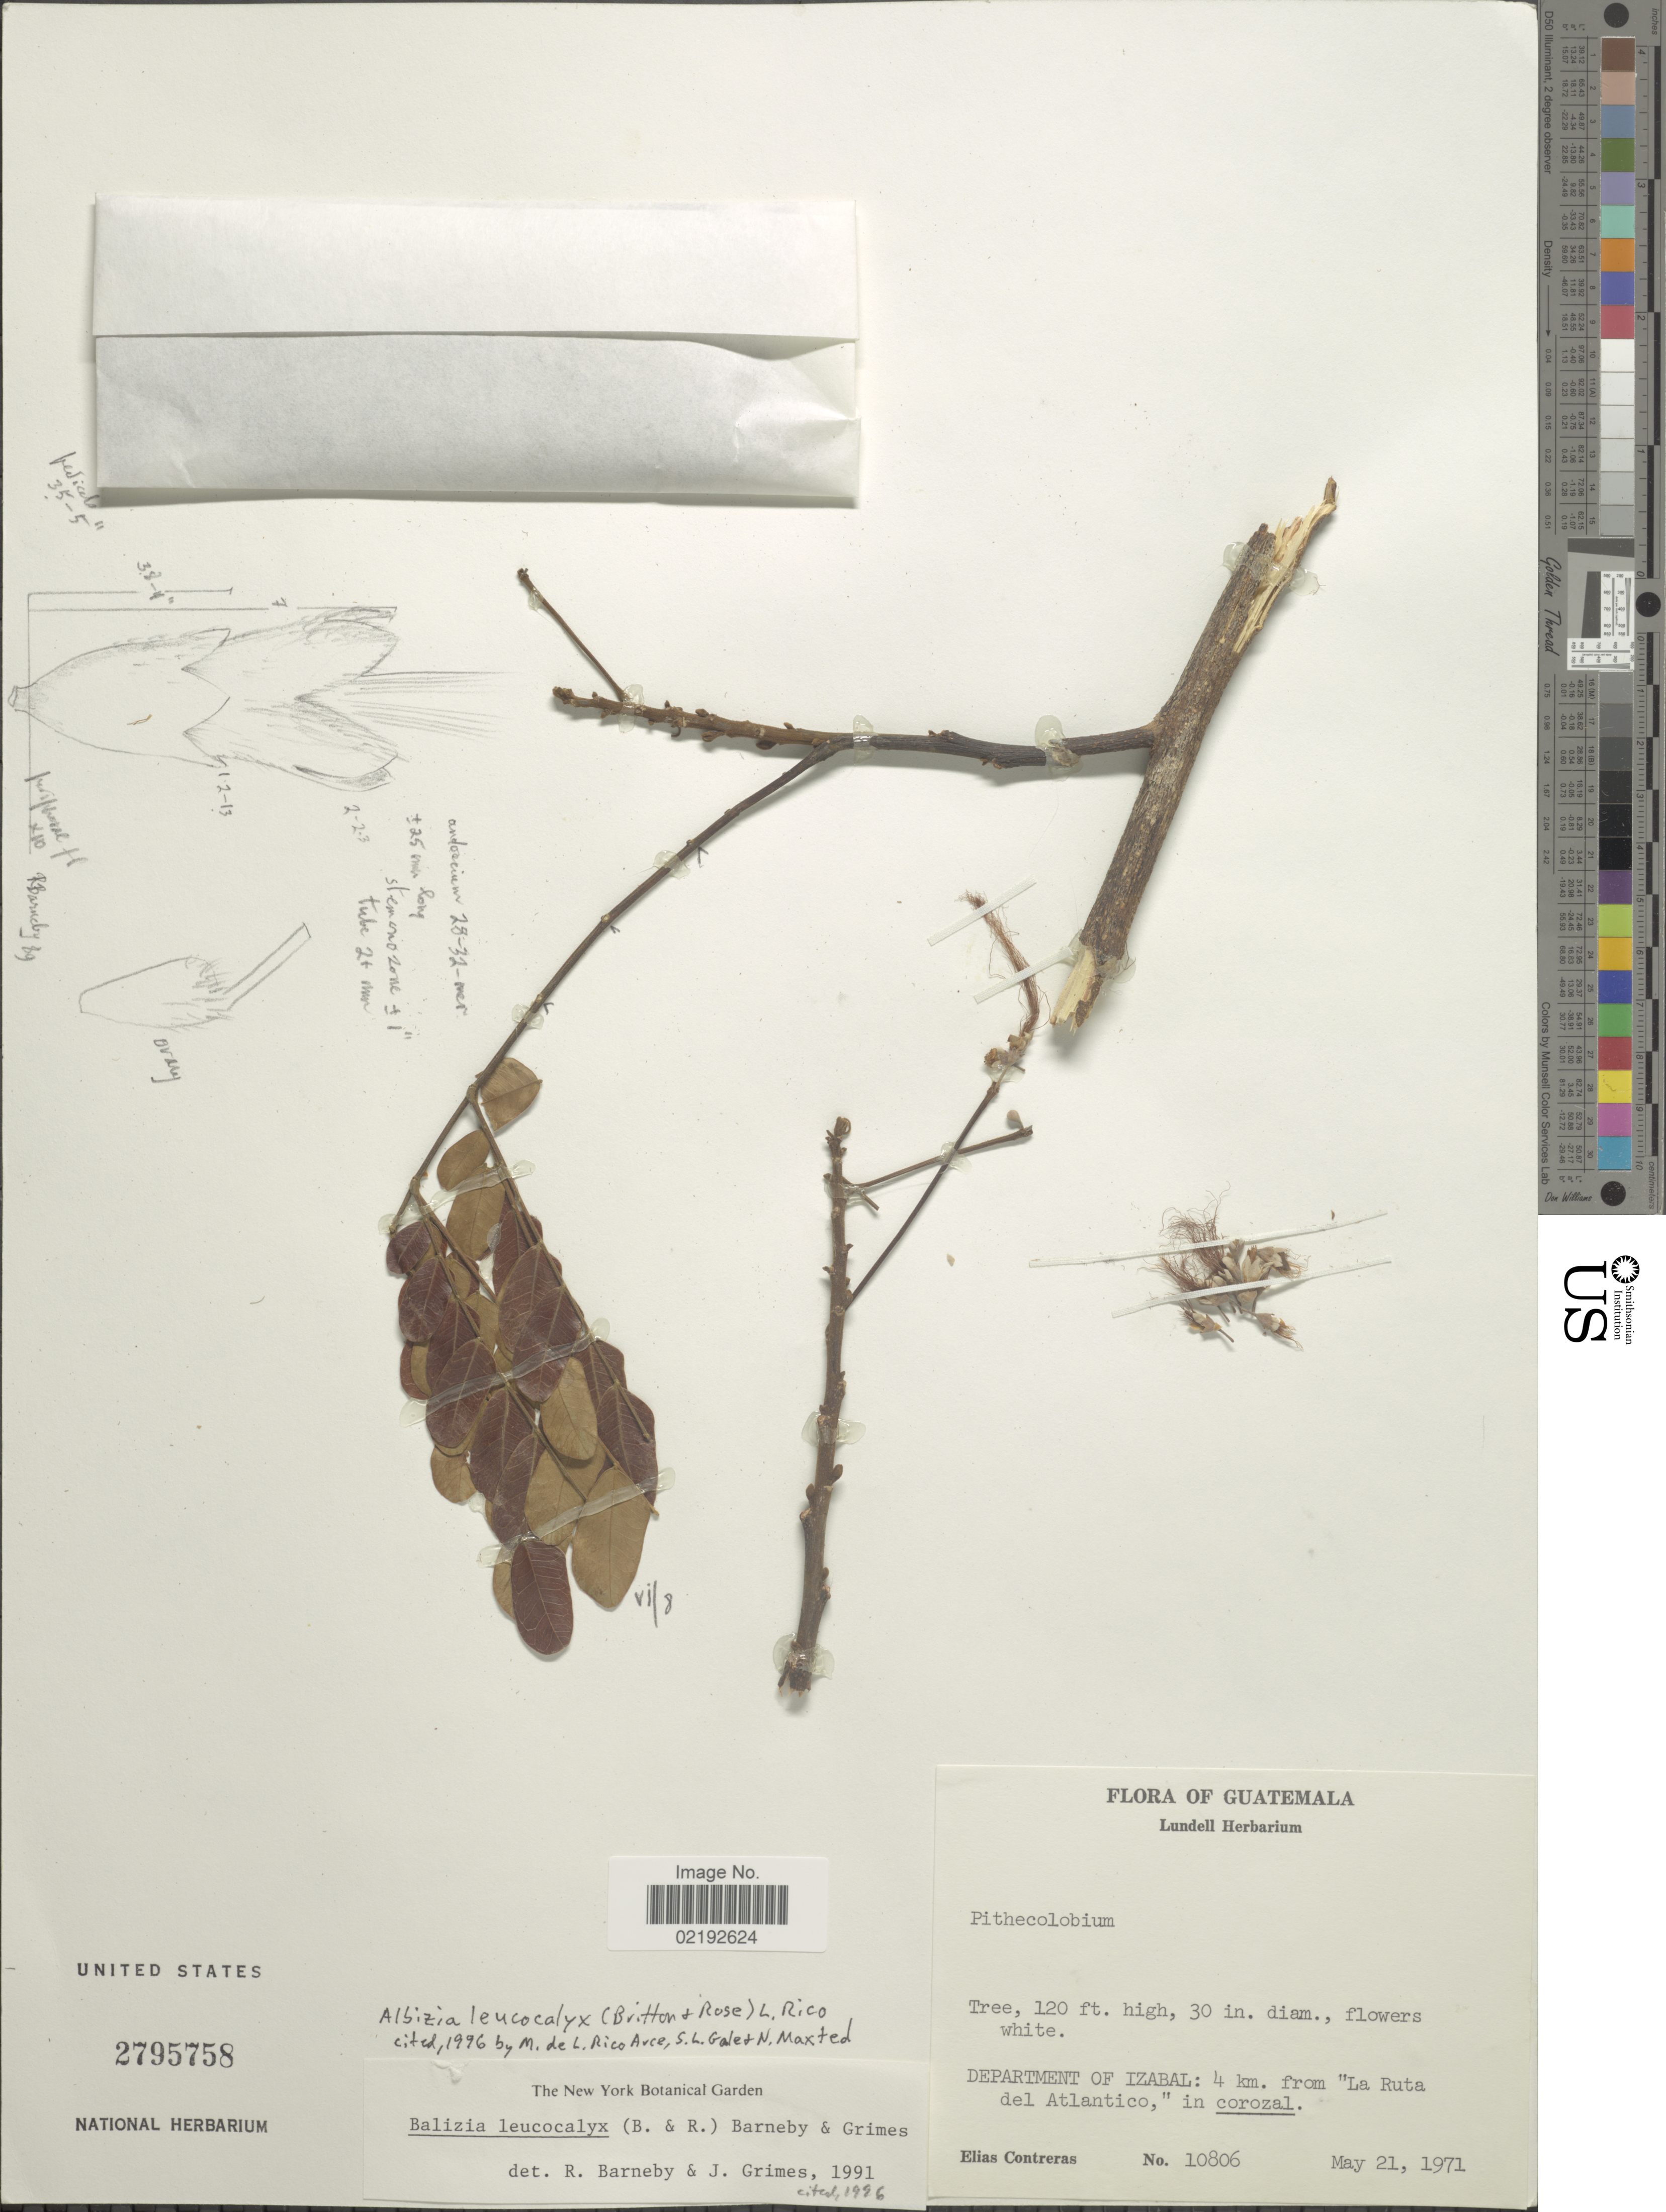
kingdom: Plantae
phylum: Tracheophyta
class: Magnoliopsida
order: Fabales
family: Fabaceae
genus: Hydrochorea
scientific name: Hydrochorea leucocalyx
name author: (Britton & Rose) Iganci et al.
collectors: E. Contreras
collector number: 10806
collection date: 1971-05-21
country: Guatemala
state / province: Izabal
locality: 4 km from La Ruta del Atlantico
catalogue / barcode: US 2795758